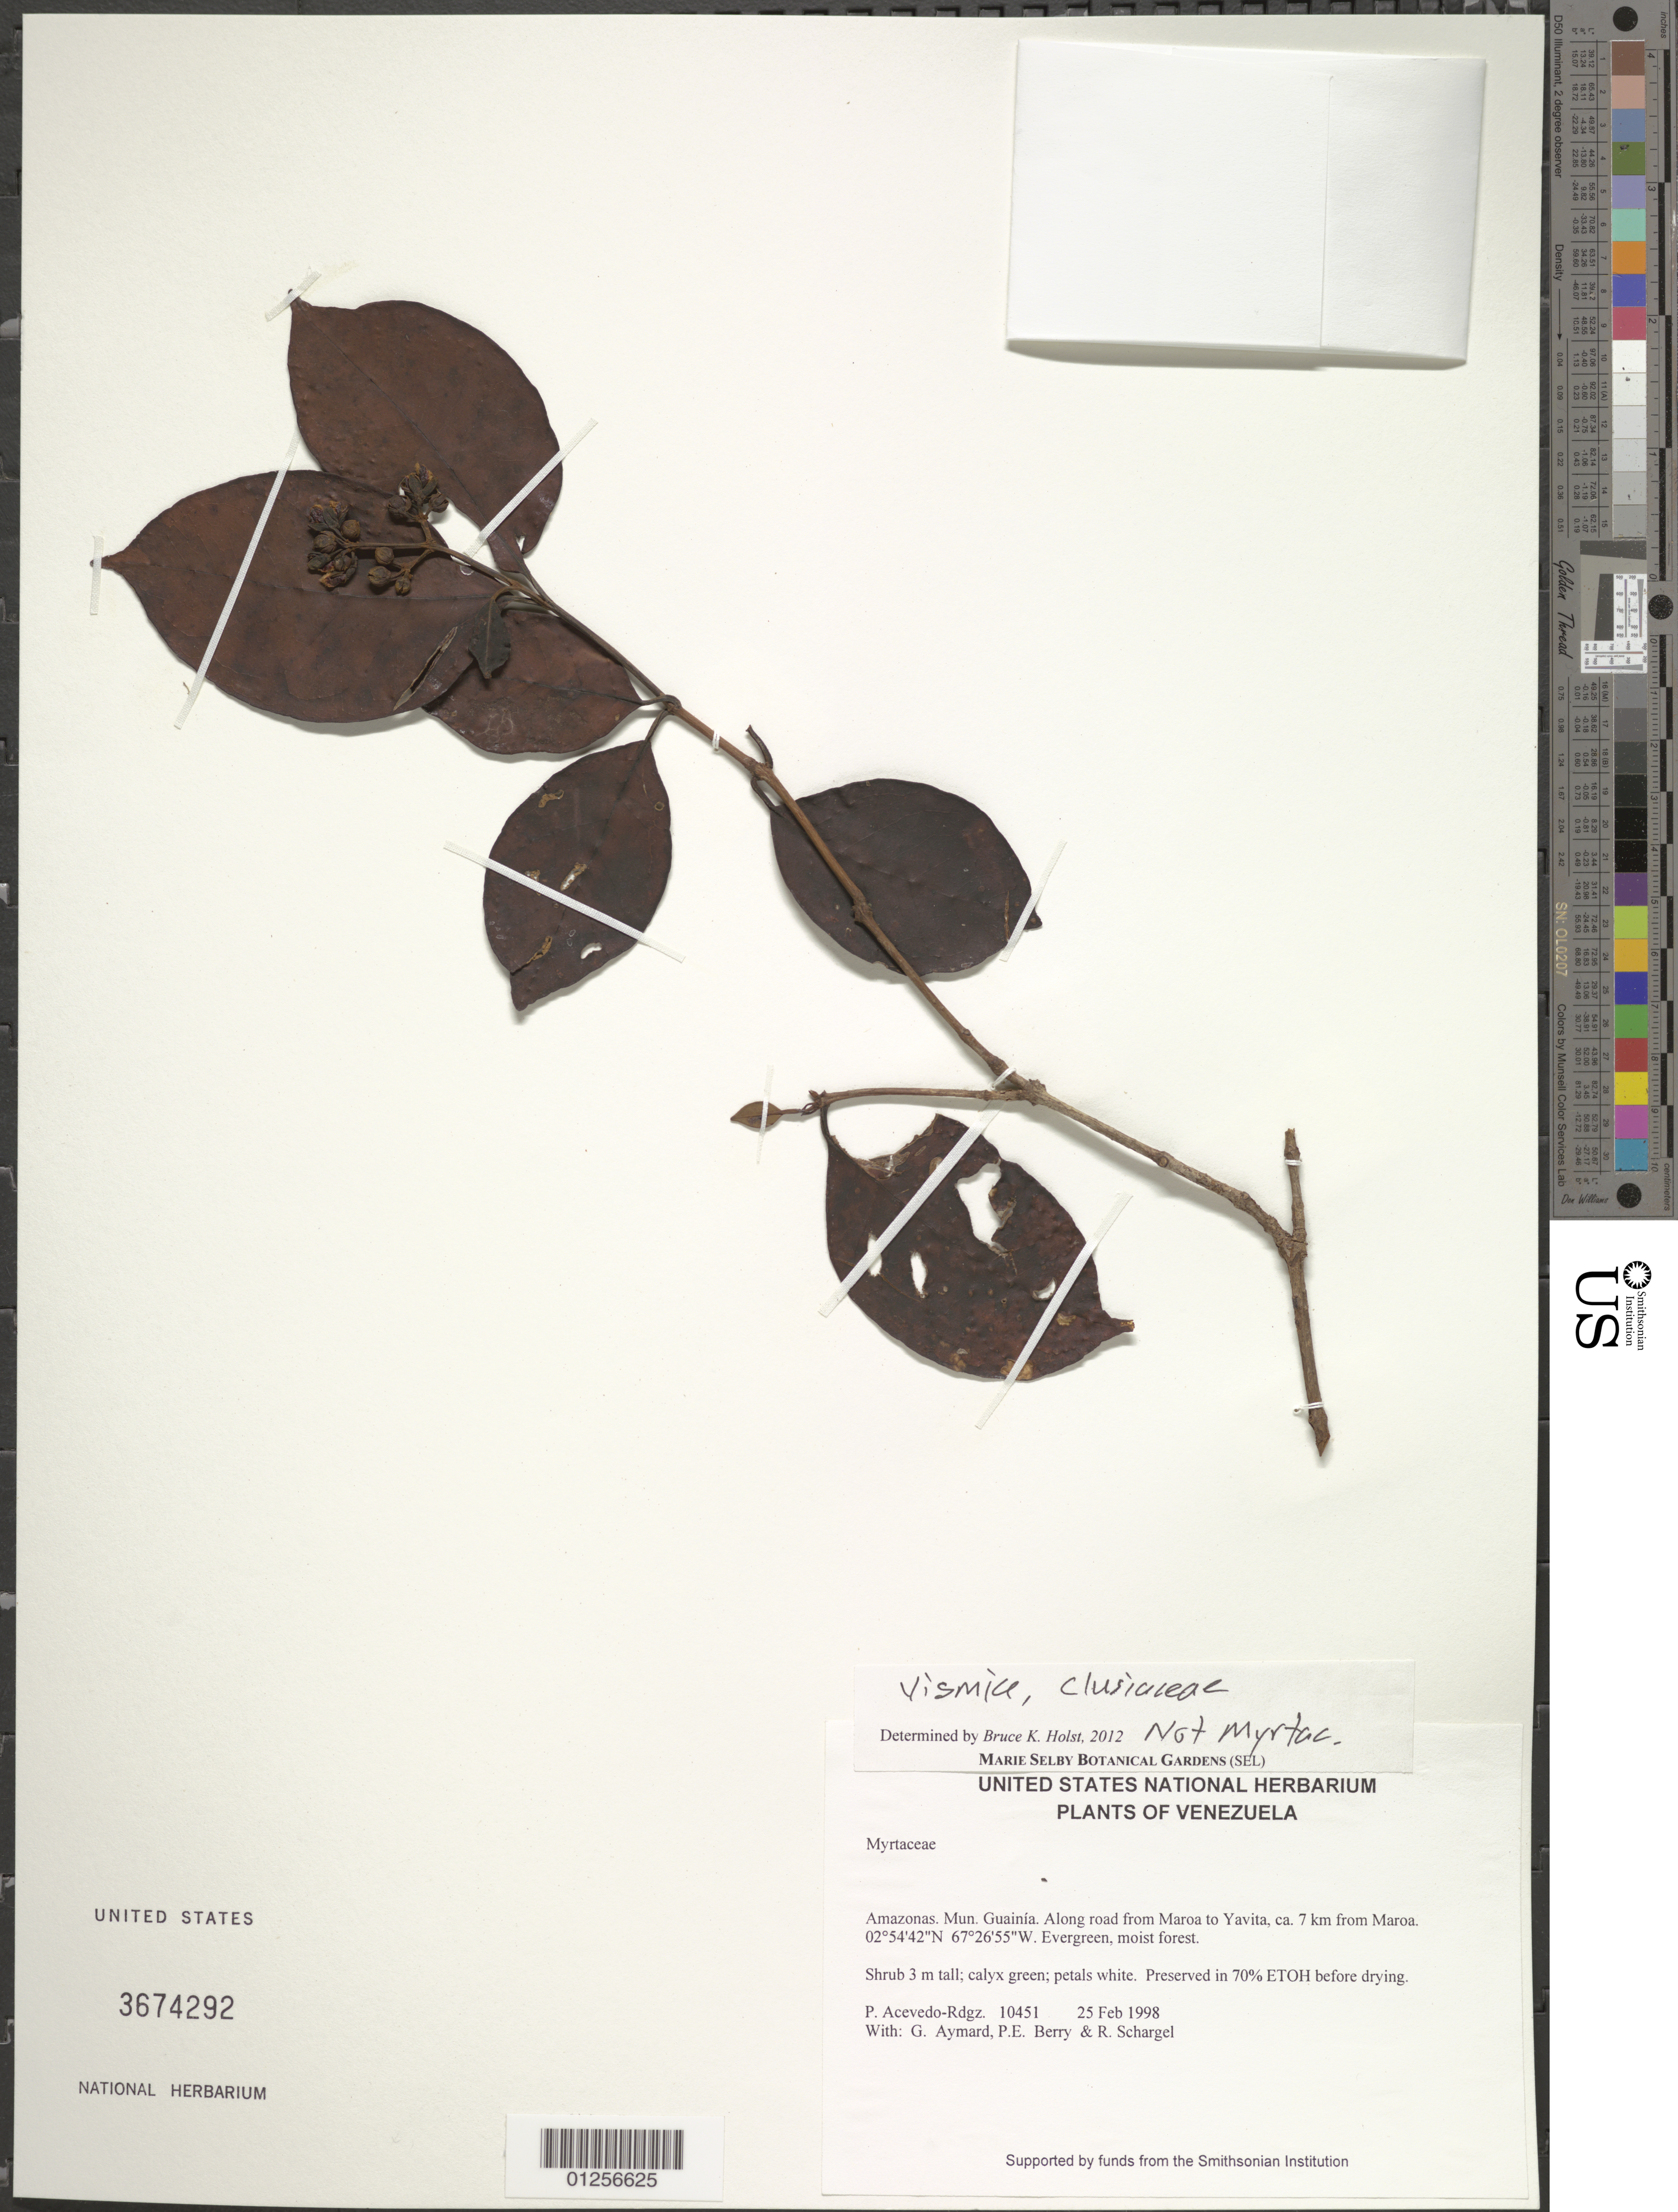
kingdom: Plantae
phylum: Tracheophyta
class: Magnoliopsida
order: Malpighiales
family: Hypericaceae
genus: Vismia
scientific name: Vismia sp.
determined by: Holst, Bruce K.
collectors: P. Acevedo-Rodr., G. A. Aymard, P. E. Berry & R. Schargel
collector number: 10451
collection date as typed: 25 Feb 1998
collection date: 1998-02-25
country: Venezuela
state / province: Amazonas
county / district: Maroa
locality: Along road from Maroa to Yavita, ca. 7 km from Maroa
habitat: Evergreen, moist forest.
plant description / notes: MO, SEL, US; MO, US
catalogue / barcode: US 3674292